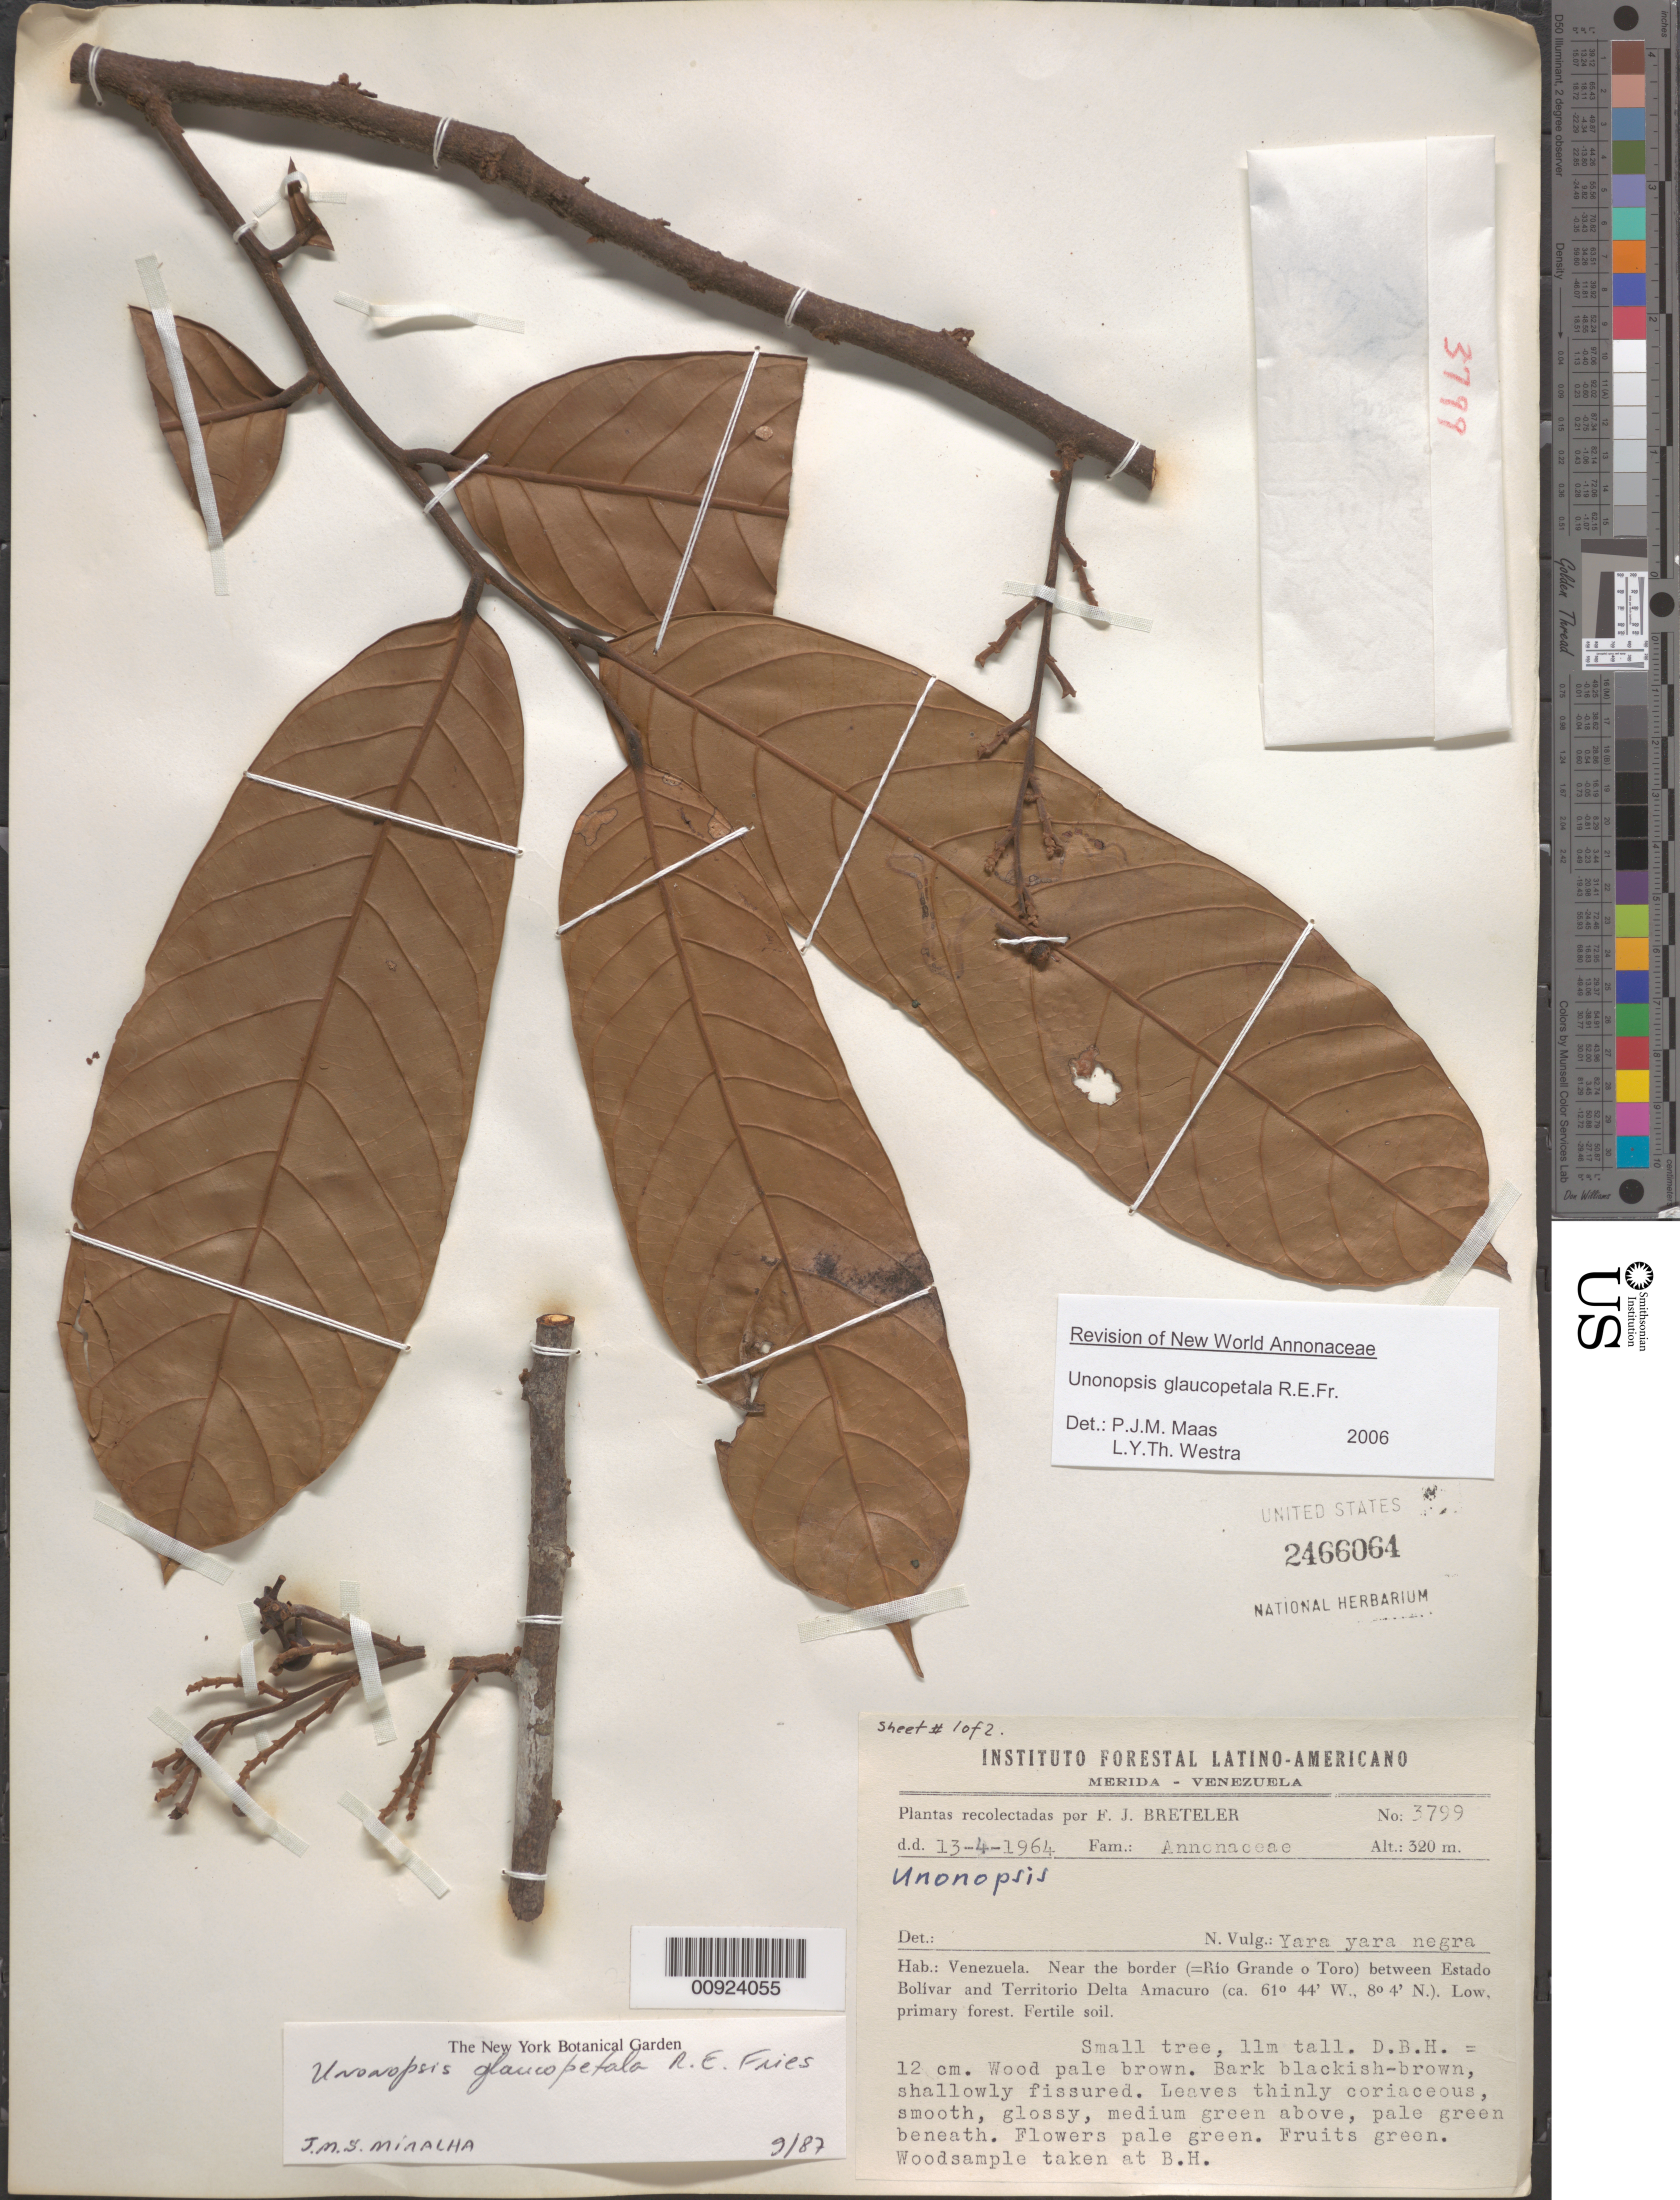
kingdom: Plantae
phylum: Tracheophyta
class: Magnoliopsida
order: Magnoliales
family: Annonaceae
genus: Unonopsis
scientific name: Unonopsis glaucopetala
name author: R.E. Fr.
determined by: Maas, P. J.; Westra, L. Y.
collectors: F. J. Breteler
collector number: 3799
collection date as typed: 13-Apr-64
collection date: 1964-04-13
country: Venezuela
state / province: Bolívar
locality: Río Grande o Toro, near border between Estado Bolívar and Territorío Delta Amacuro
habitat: Low, primary forest; fertile soil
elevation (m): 320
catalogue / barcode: US 2466064